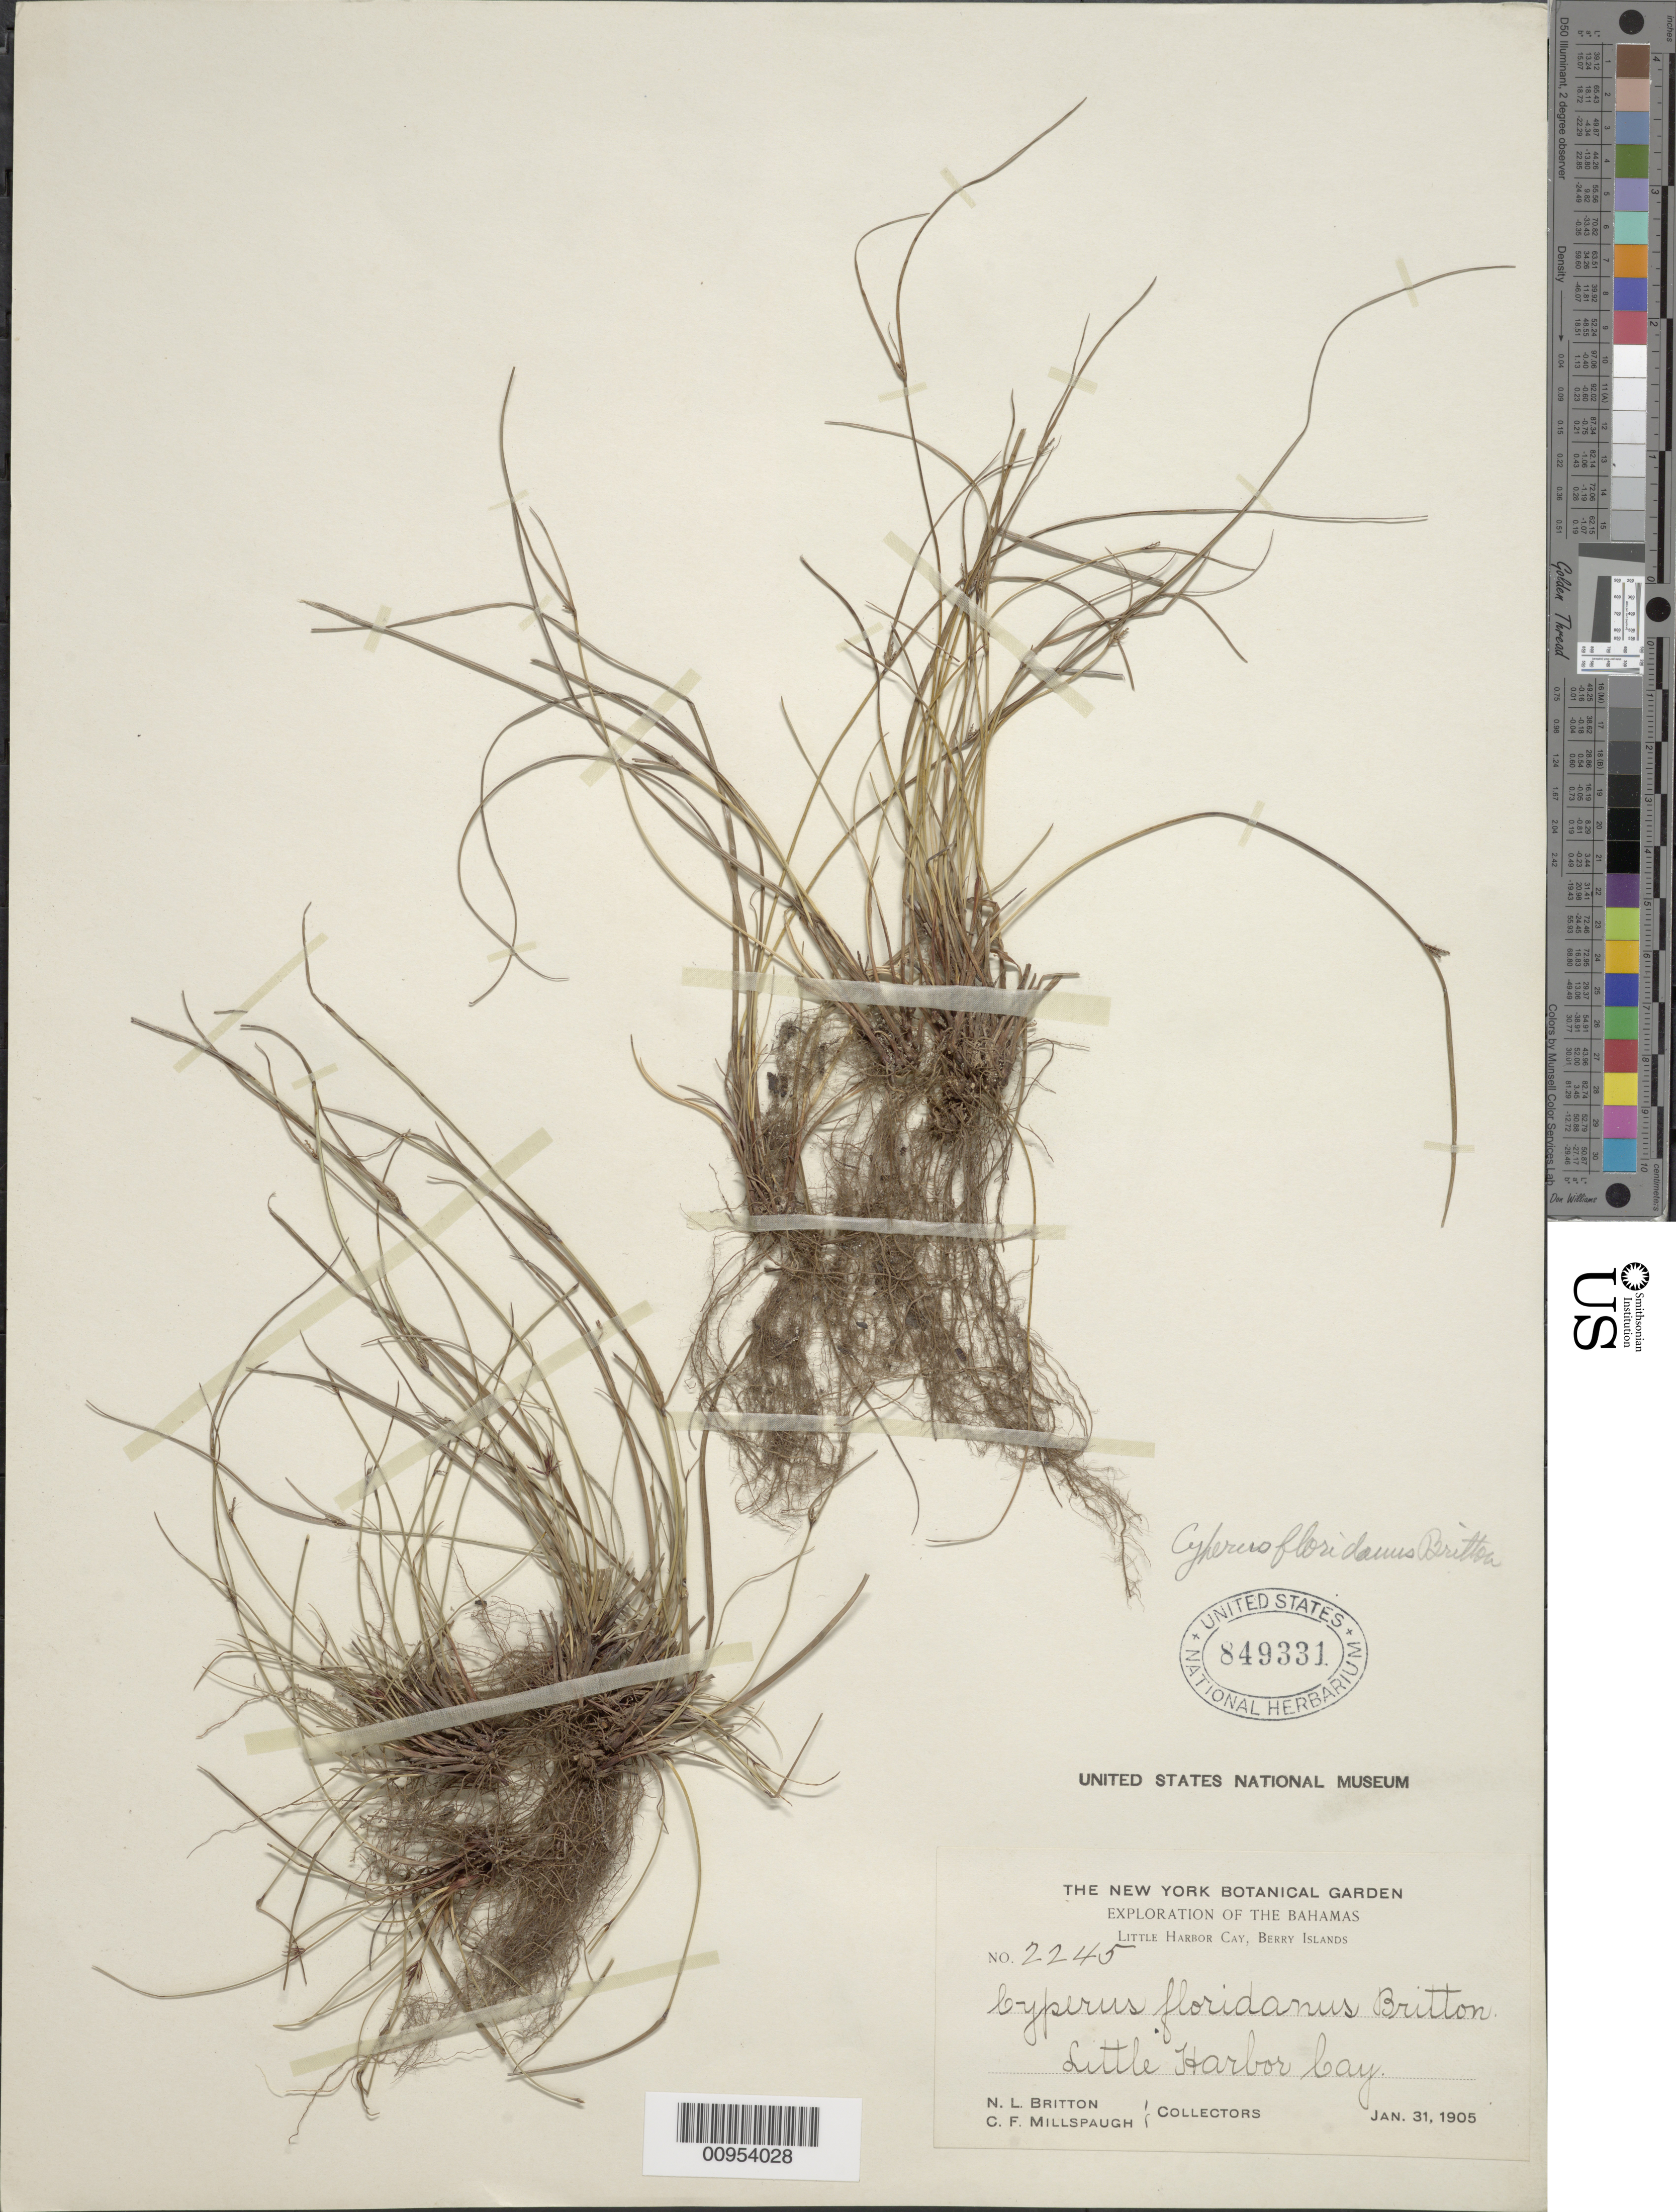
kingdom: Plantae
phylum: Tracheophyta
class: Liliopsida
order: Poales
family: Cyperaceae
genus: Cyperus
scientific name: Cyperus floridanus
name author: Britton in Small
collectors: N. Britton & C. F. Millspaugh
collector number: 2245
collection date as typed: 31 Jan 1905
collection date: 1905-01-31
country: Bahamas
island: Berry Islands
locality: Little Harbor Cay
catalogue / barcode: US 849331